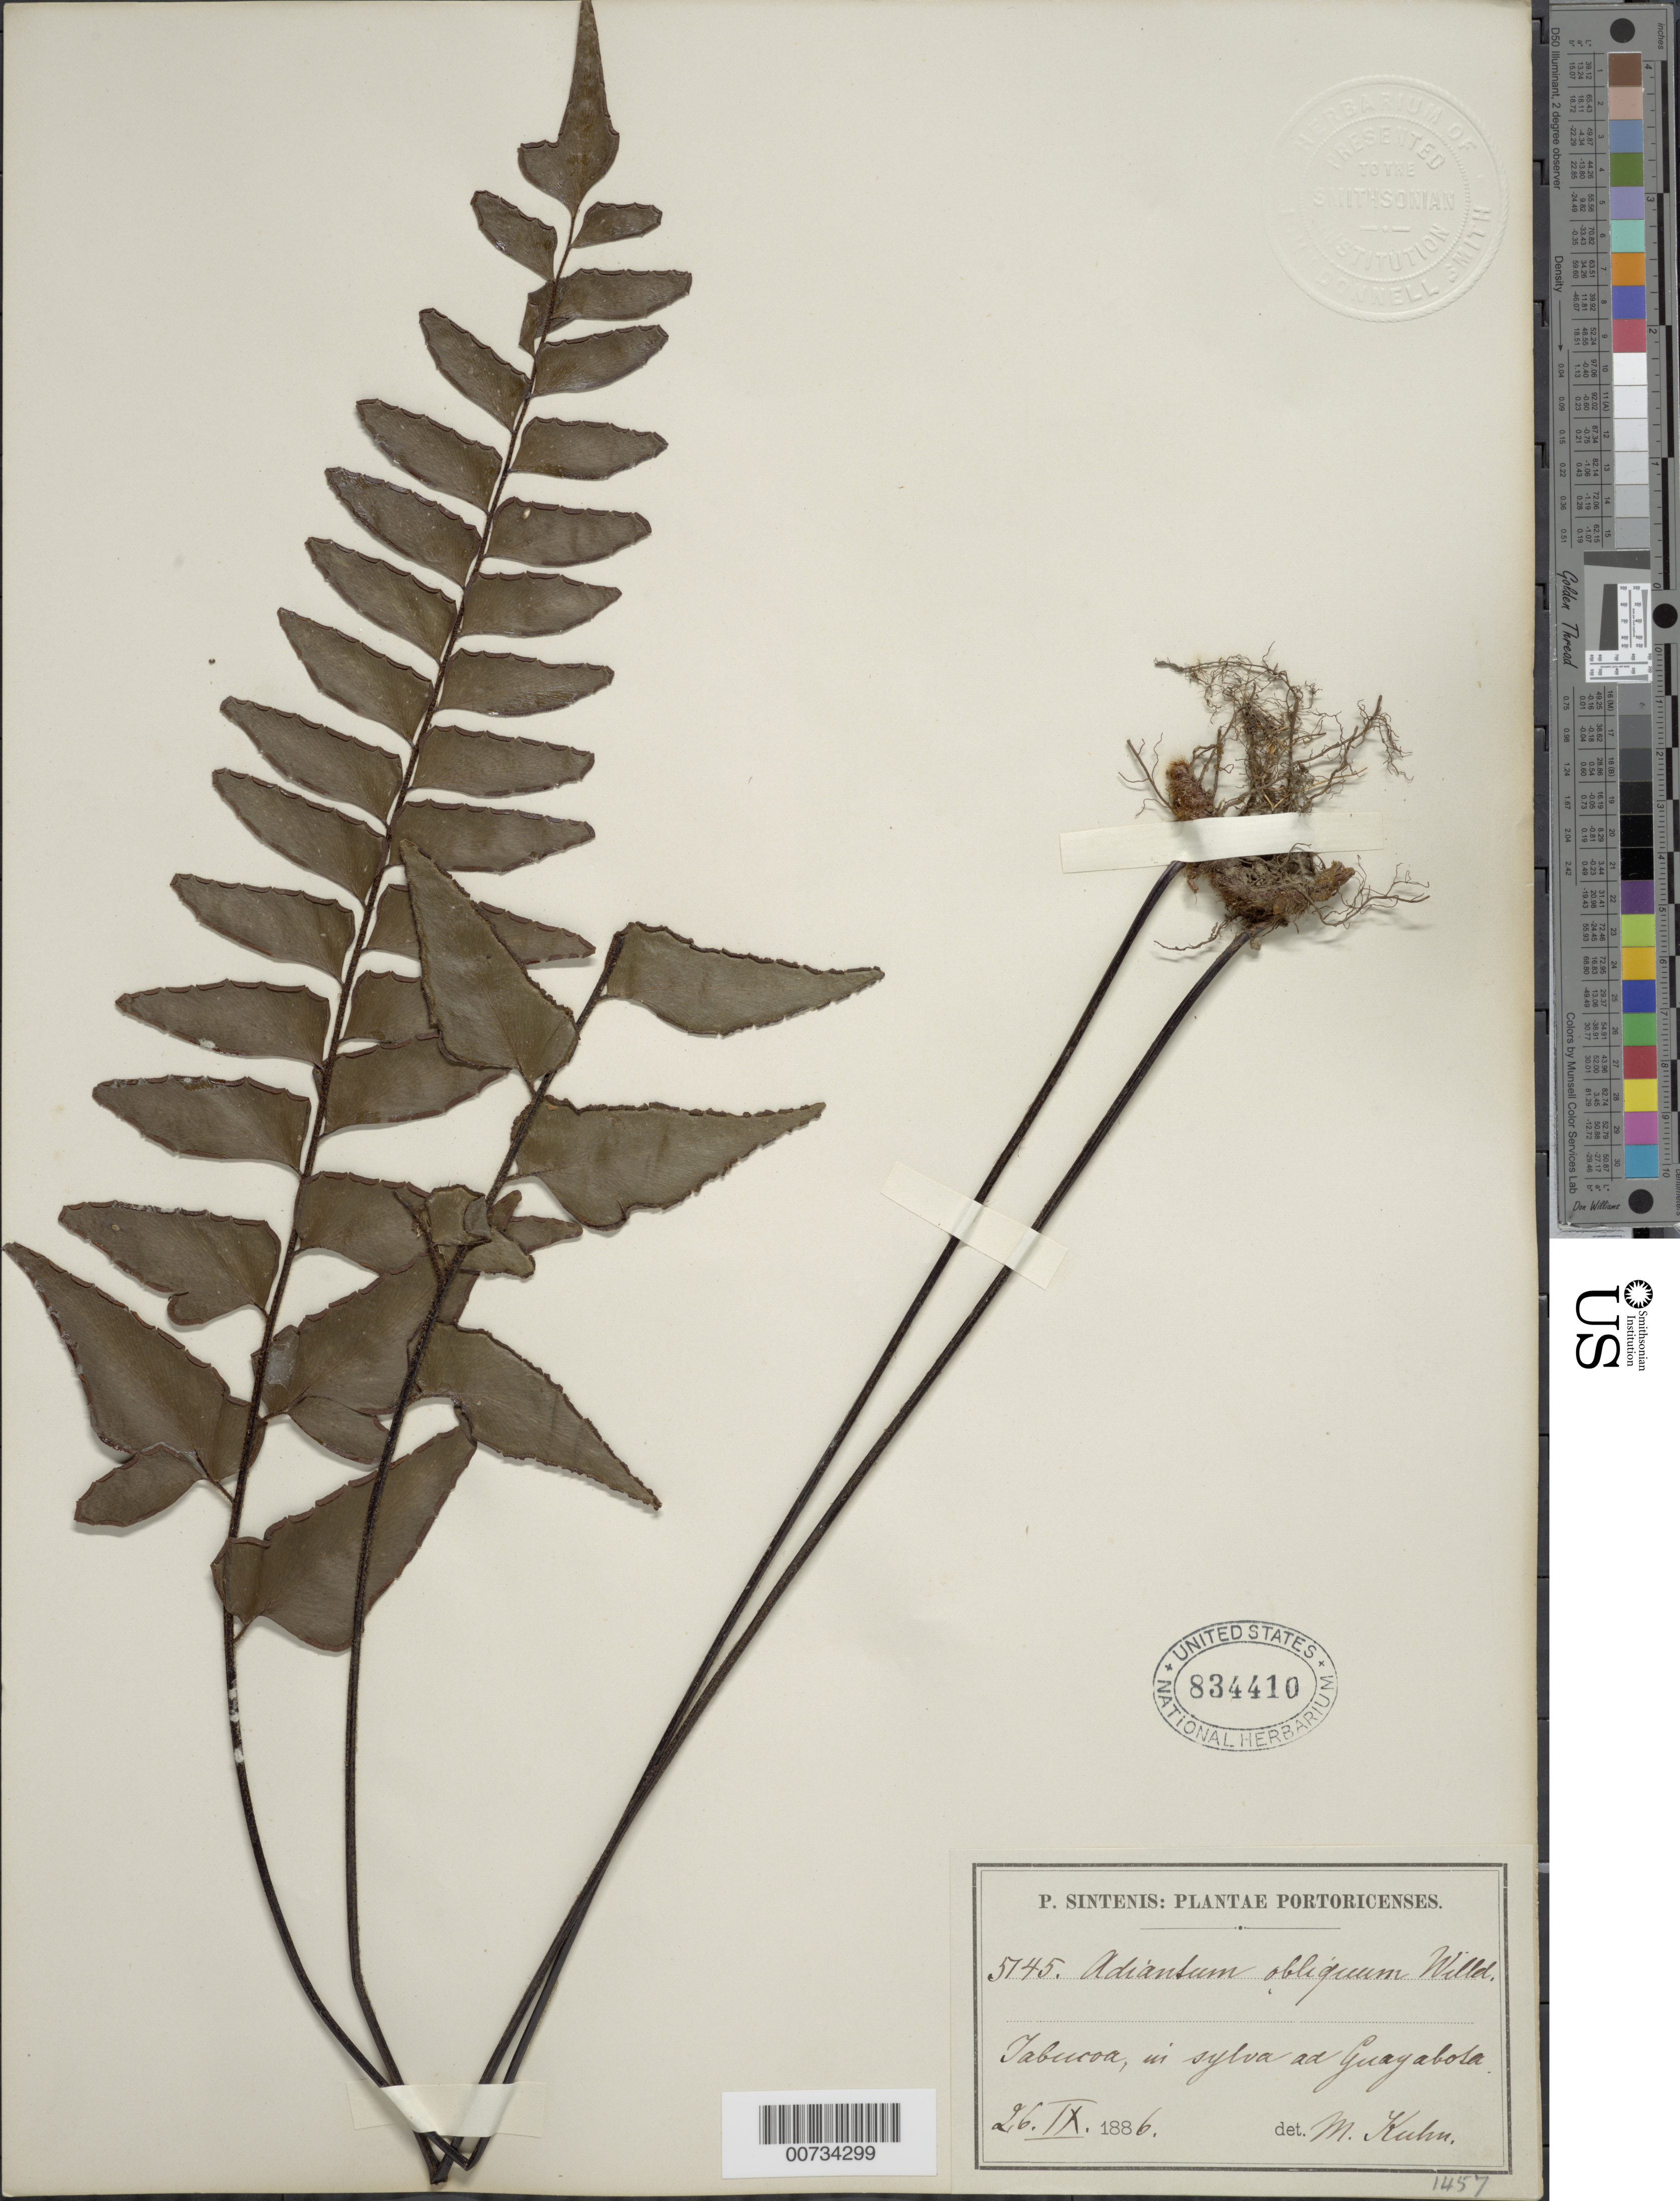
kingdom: Plantae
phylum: Tracheophyta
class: Polypodiopsida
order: Polypodiales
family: Pteridaceae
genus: Adiantum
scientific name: Adiantum obliquum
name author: Willd.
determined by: Kuhn, D. M.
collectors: P. Sintenis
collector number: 5145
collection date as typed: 26 Sep 1886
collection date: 1886-09-26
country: Puerto Rico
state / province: Yabucoa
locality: Yabucoa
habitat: In sylva ad Guayabosa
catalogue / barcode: US 834410